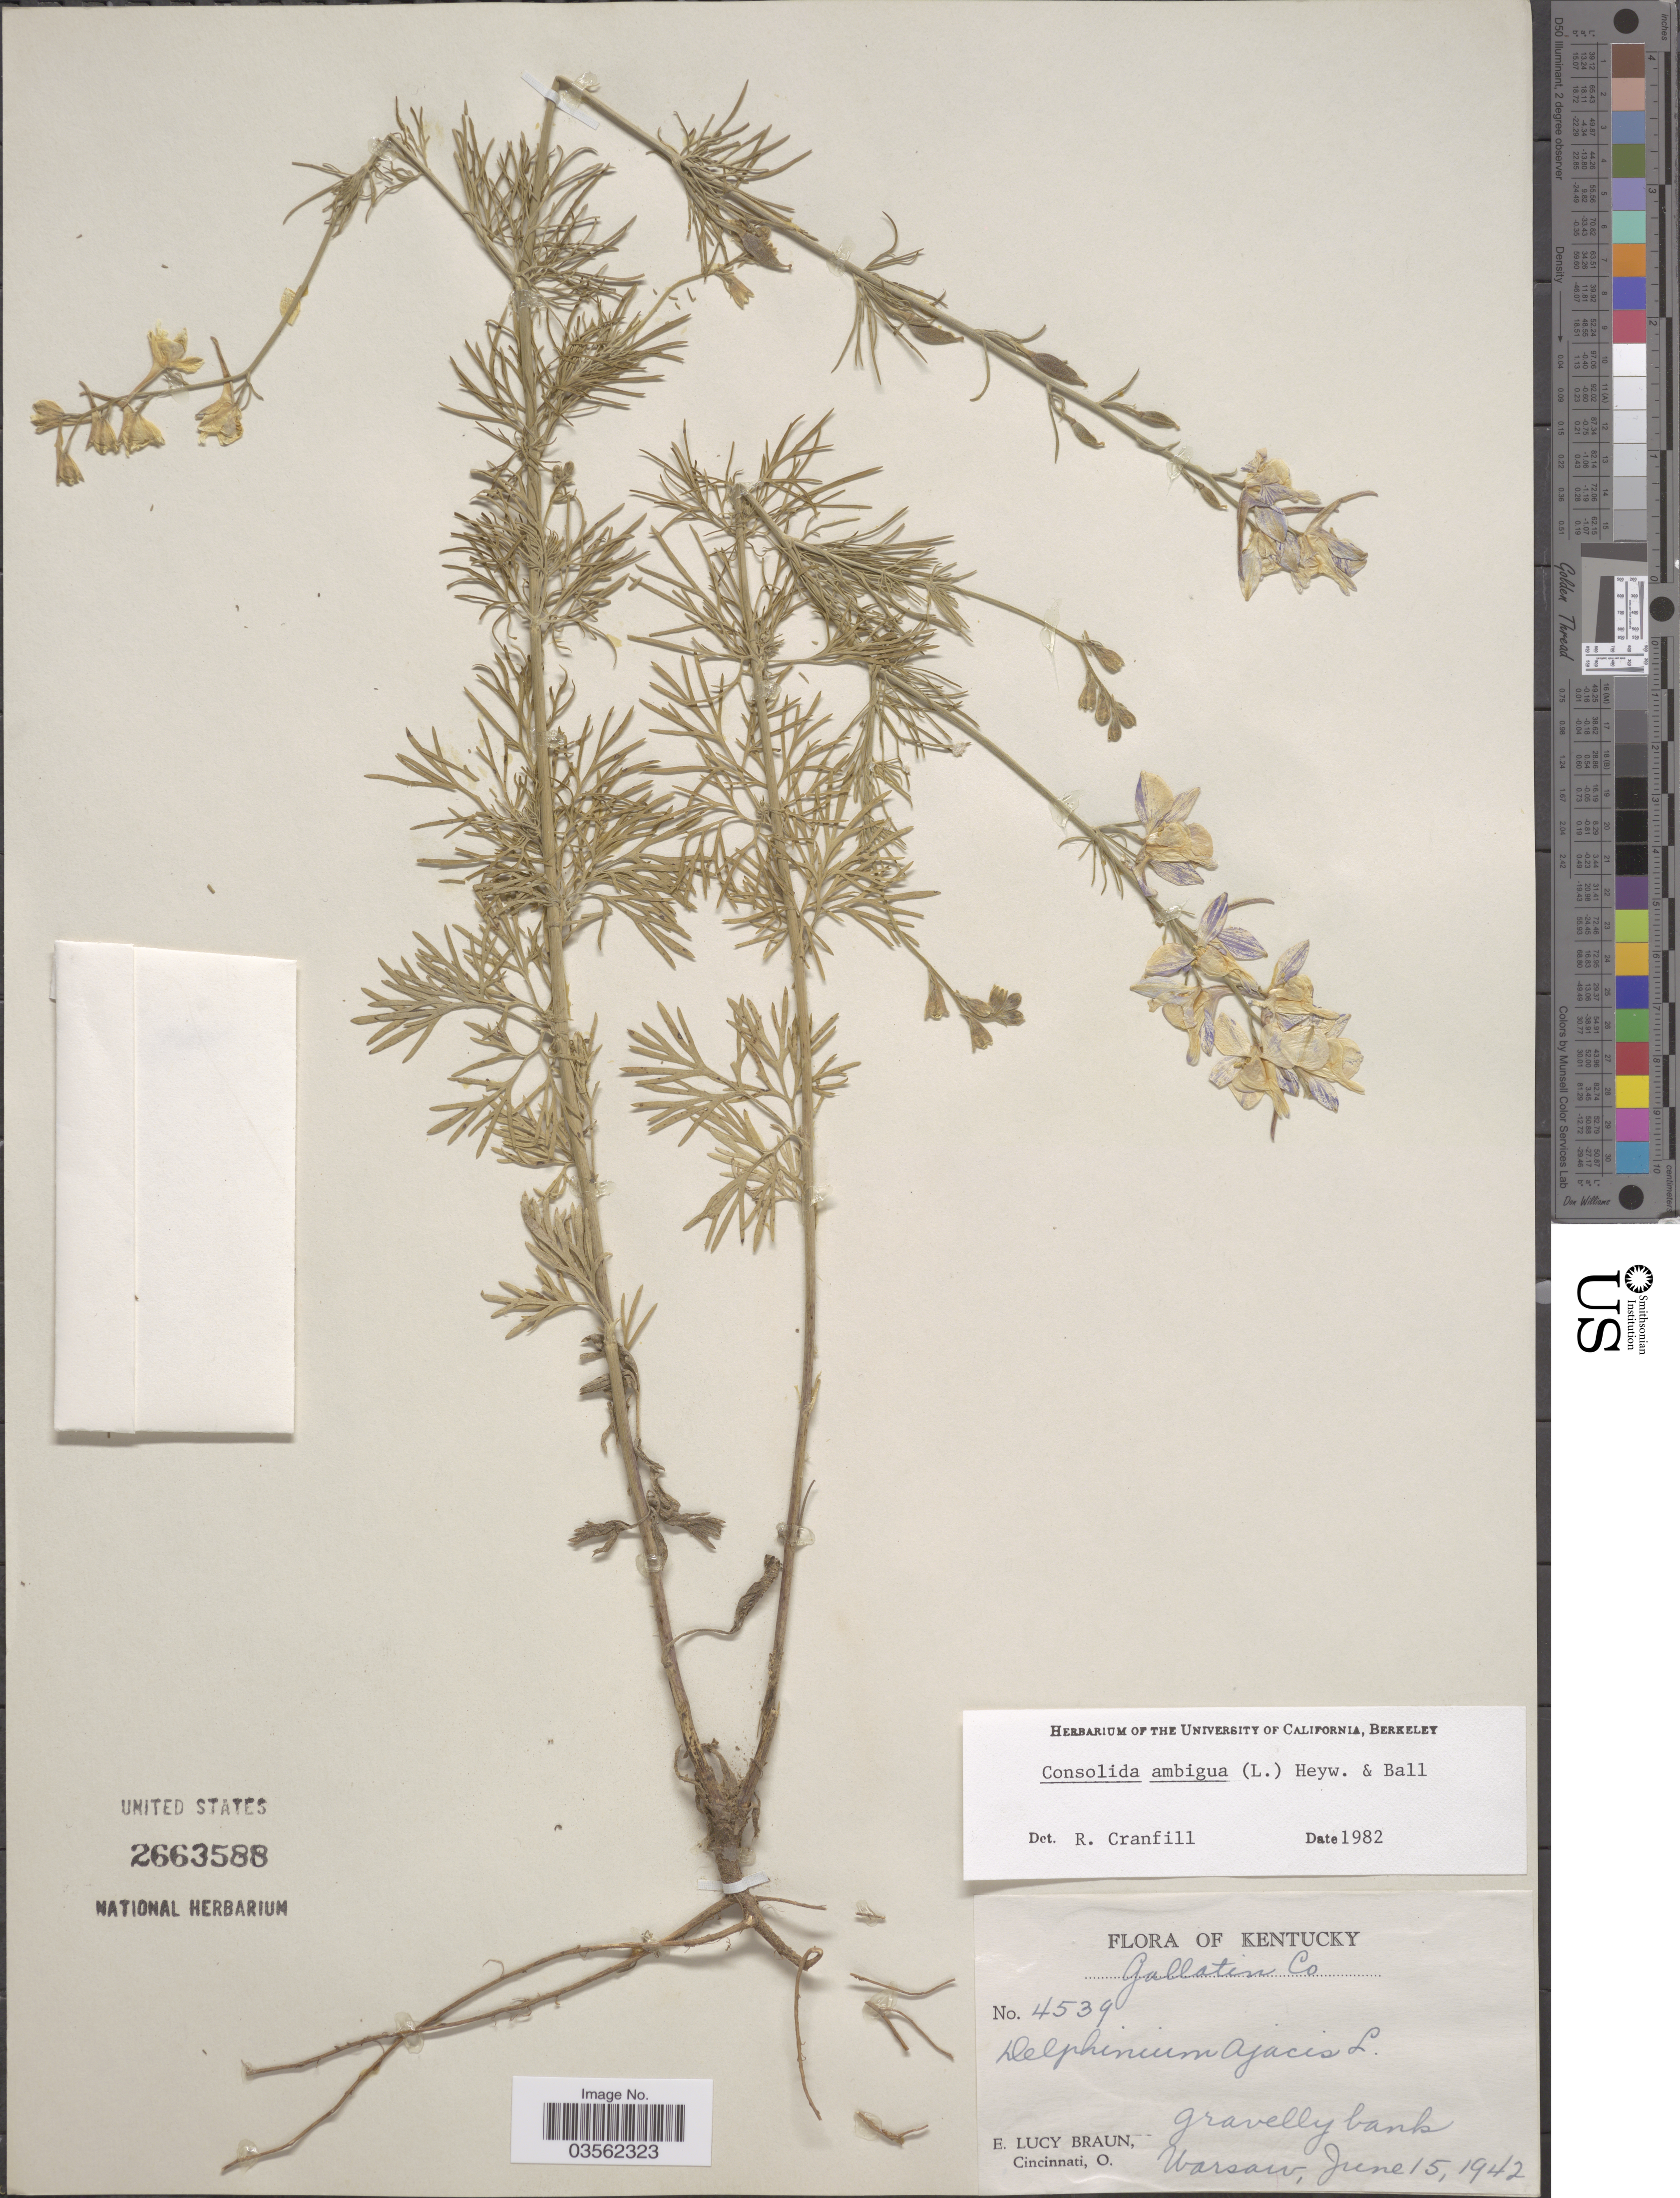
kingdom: Plantae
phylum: Tracheophyta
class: Magnoliopsida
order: Ranunculales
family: Ranunculaceae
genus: Delphinium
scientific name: Delphinium ambiguum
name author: L.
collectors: E. L. Braun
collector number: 4539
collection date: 1942-06-15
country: United States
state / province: Kentucky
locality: Gallatin Co. Warsaw.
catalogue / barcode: US 2663588